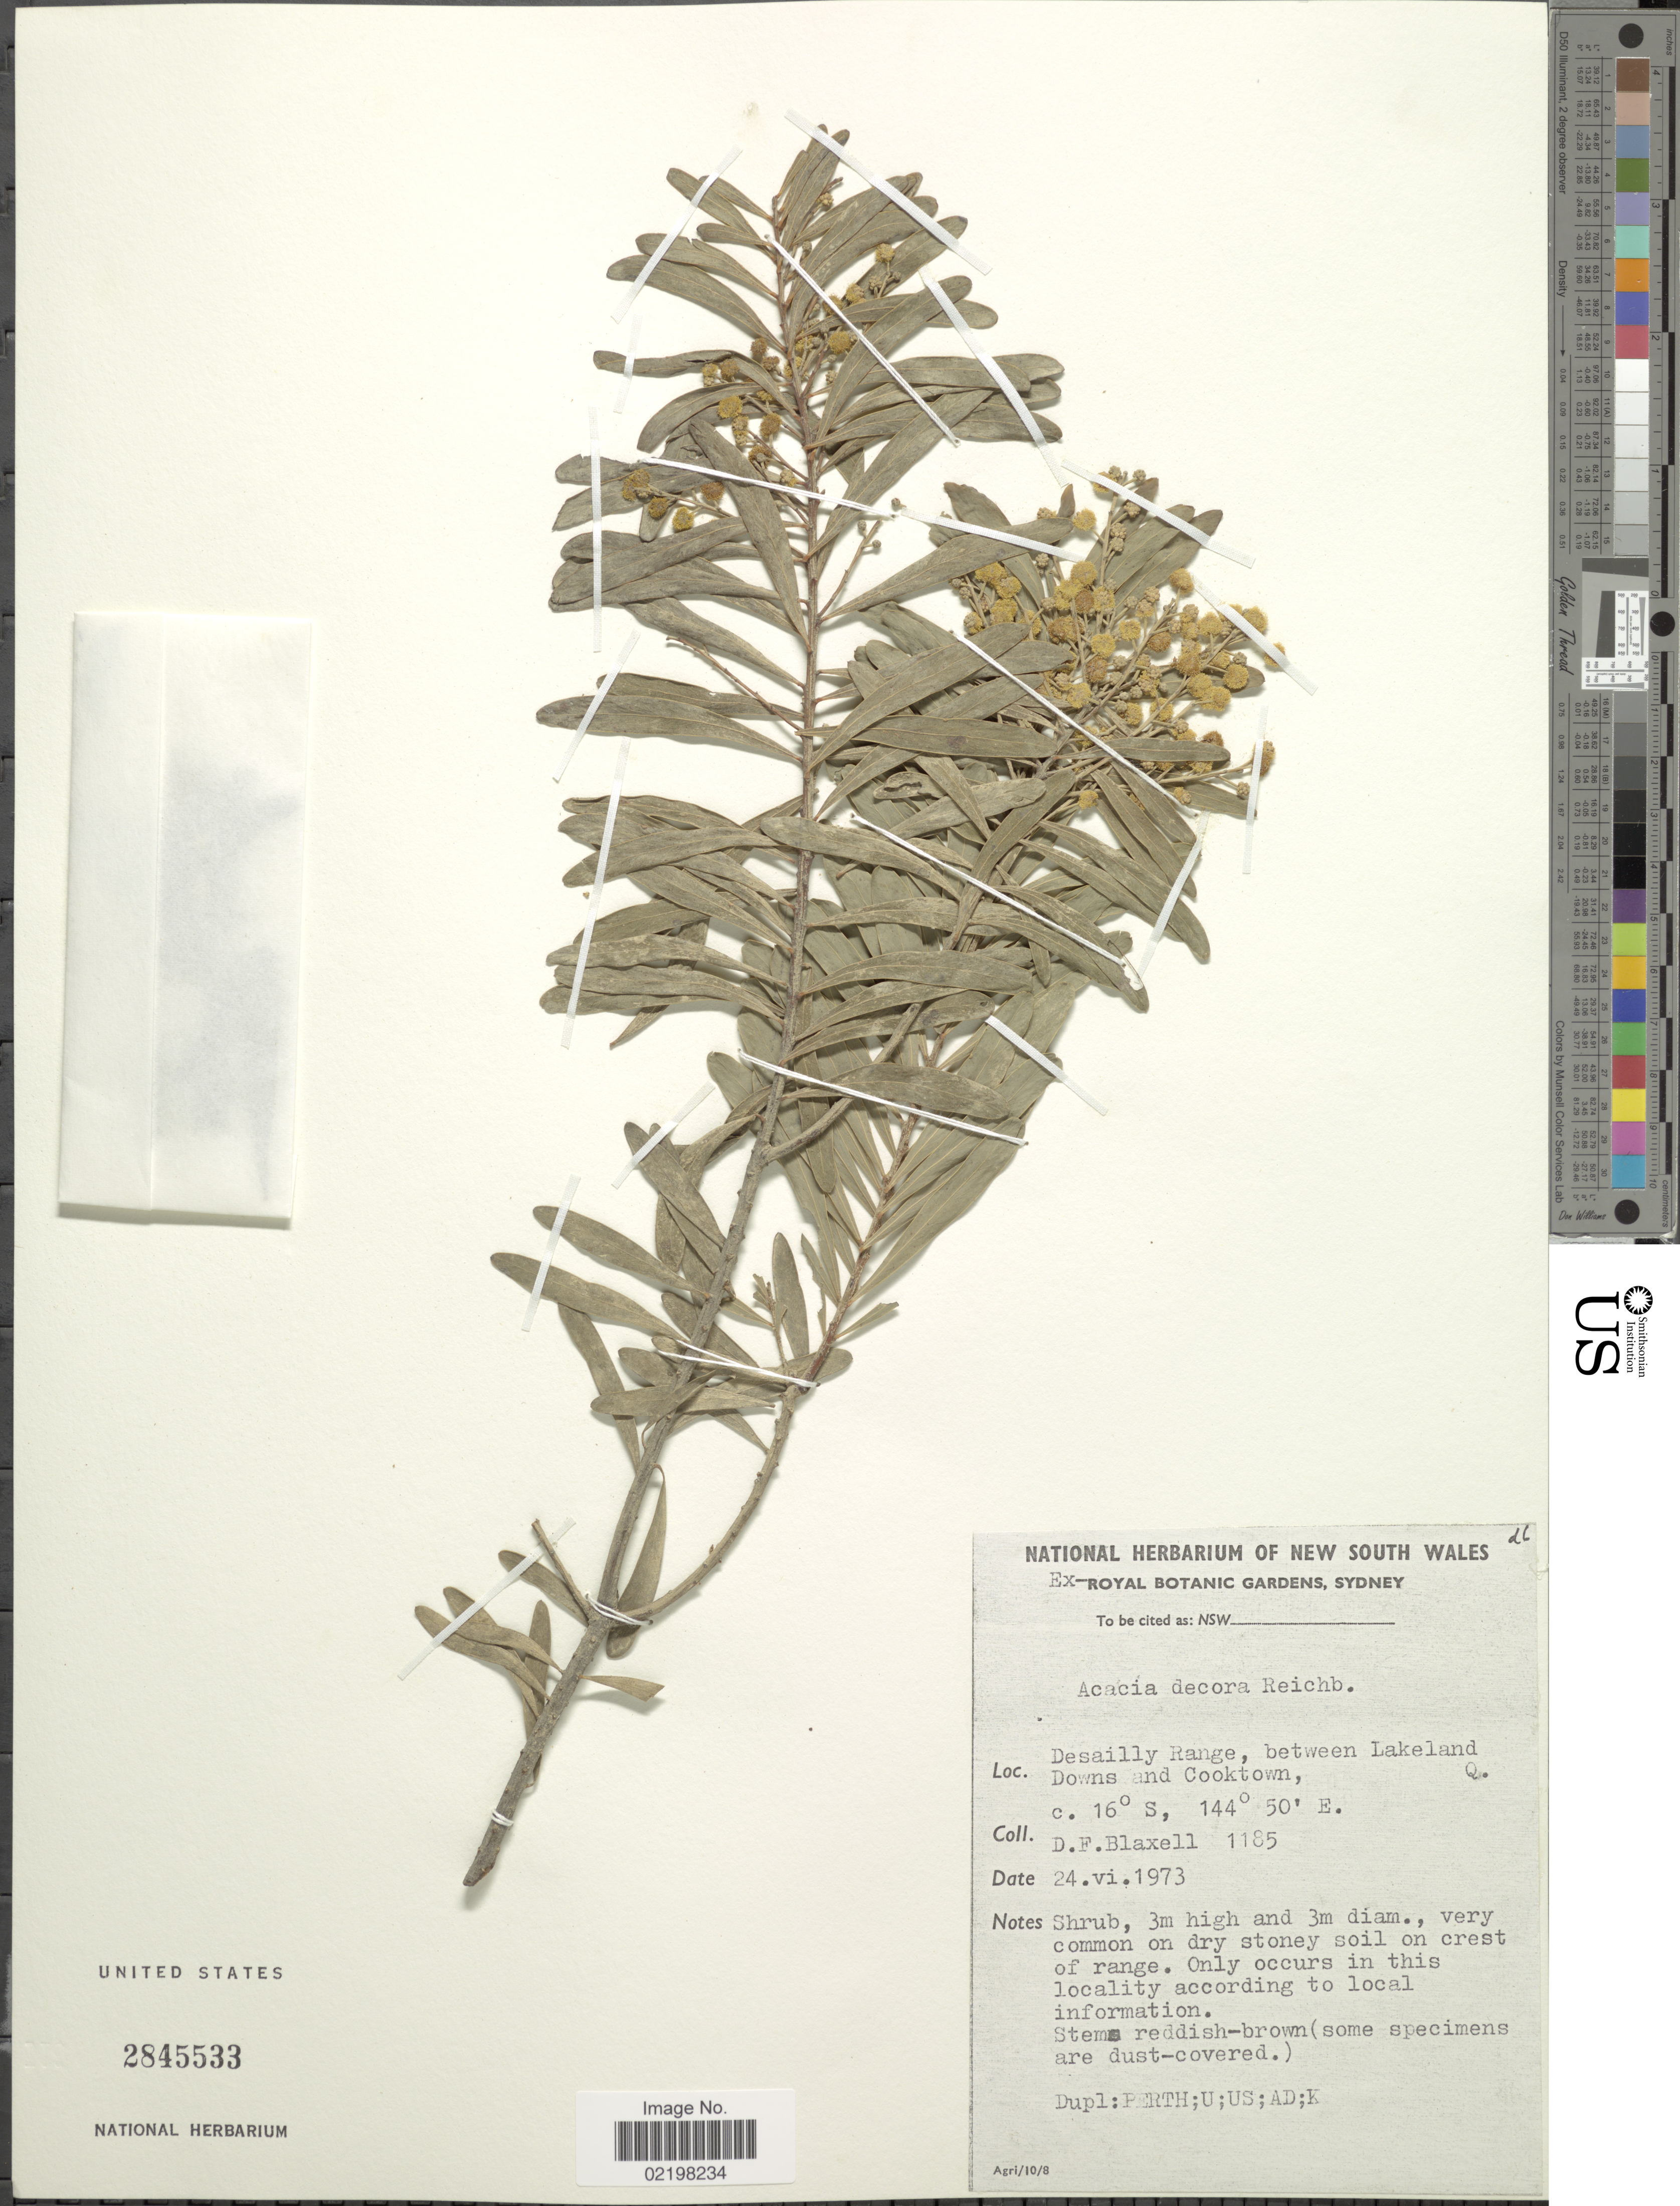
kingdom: Plantae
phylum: Tracheophyta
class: Magnoliopsida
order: Fabales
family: Fabaceae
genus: Acacia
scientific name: Acacia decora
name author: Rchb. f.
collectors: D. Blaxell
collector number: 1185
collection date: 1973-06-24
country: Australia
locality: Desailly Range, between Lakeland Downs and Cooktown.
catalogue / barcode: US 2845533